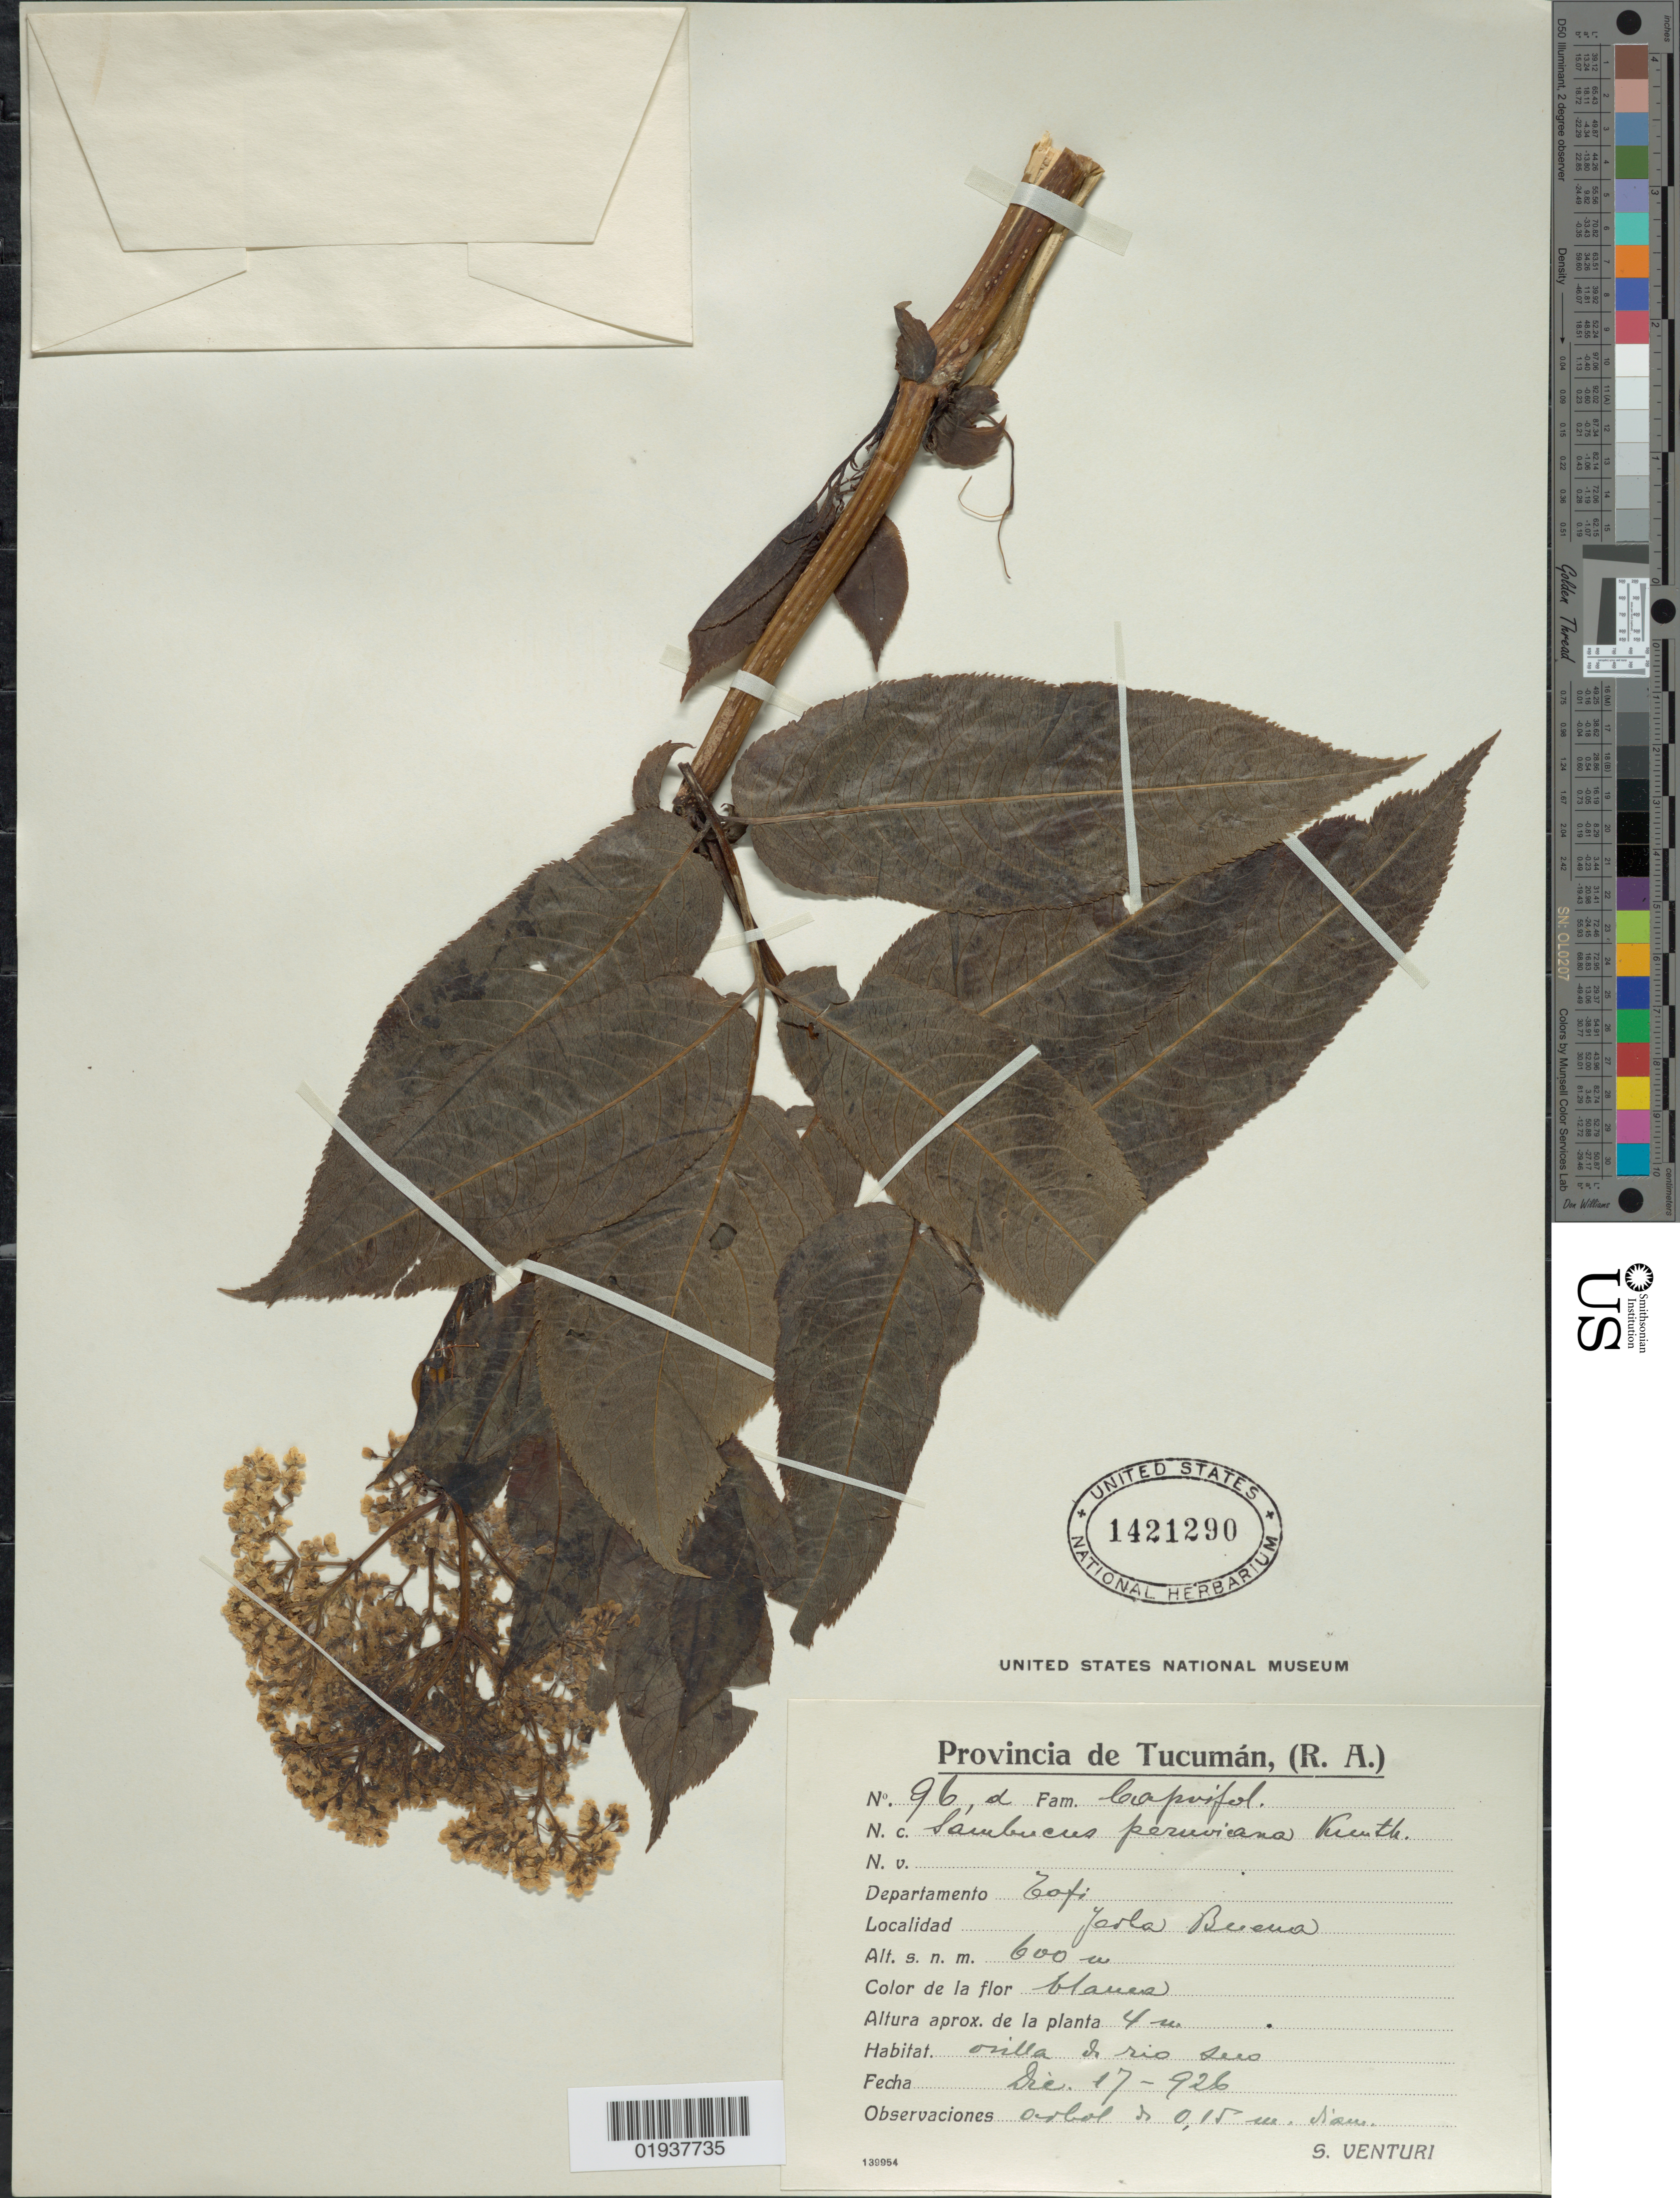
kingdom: Plantae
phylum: Tracheophyta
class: Magnoliopsida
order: Dipsacales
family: Viburnaceae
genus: Sambucus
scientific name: Sambucus peruviana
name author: Kunth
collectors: S. Venturi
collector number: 96,d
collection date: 1926-12-17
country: Argentina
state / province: Tucuman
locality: (R. A.) Departamento Tafi. Geoba Buena.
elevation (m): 600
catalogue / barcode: US 1421290